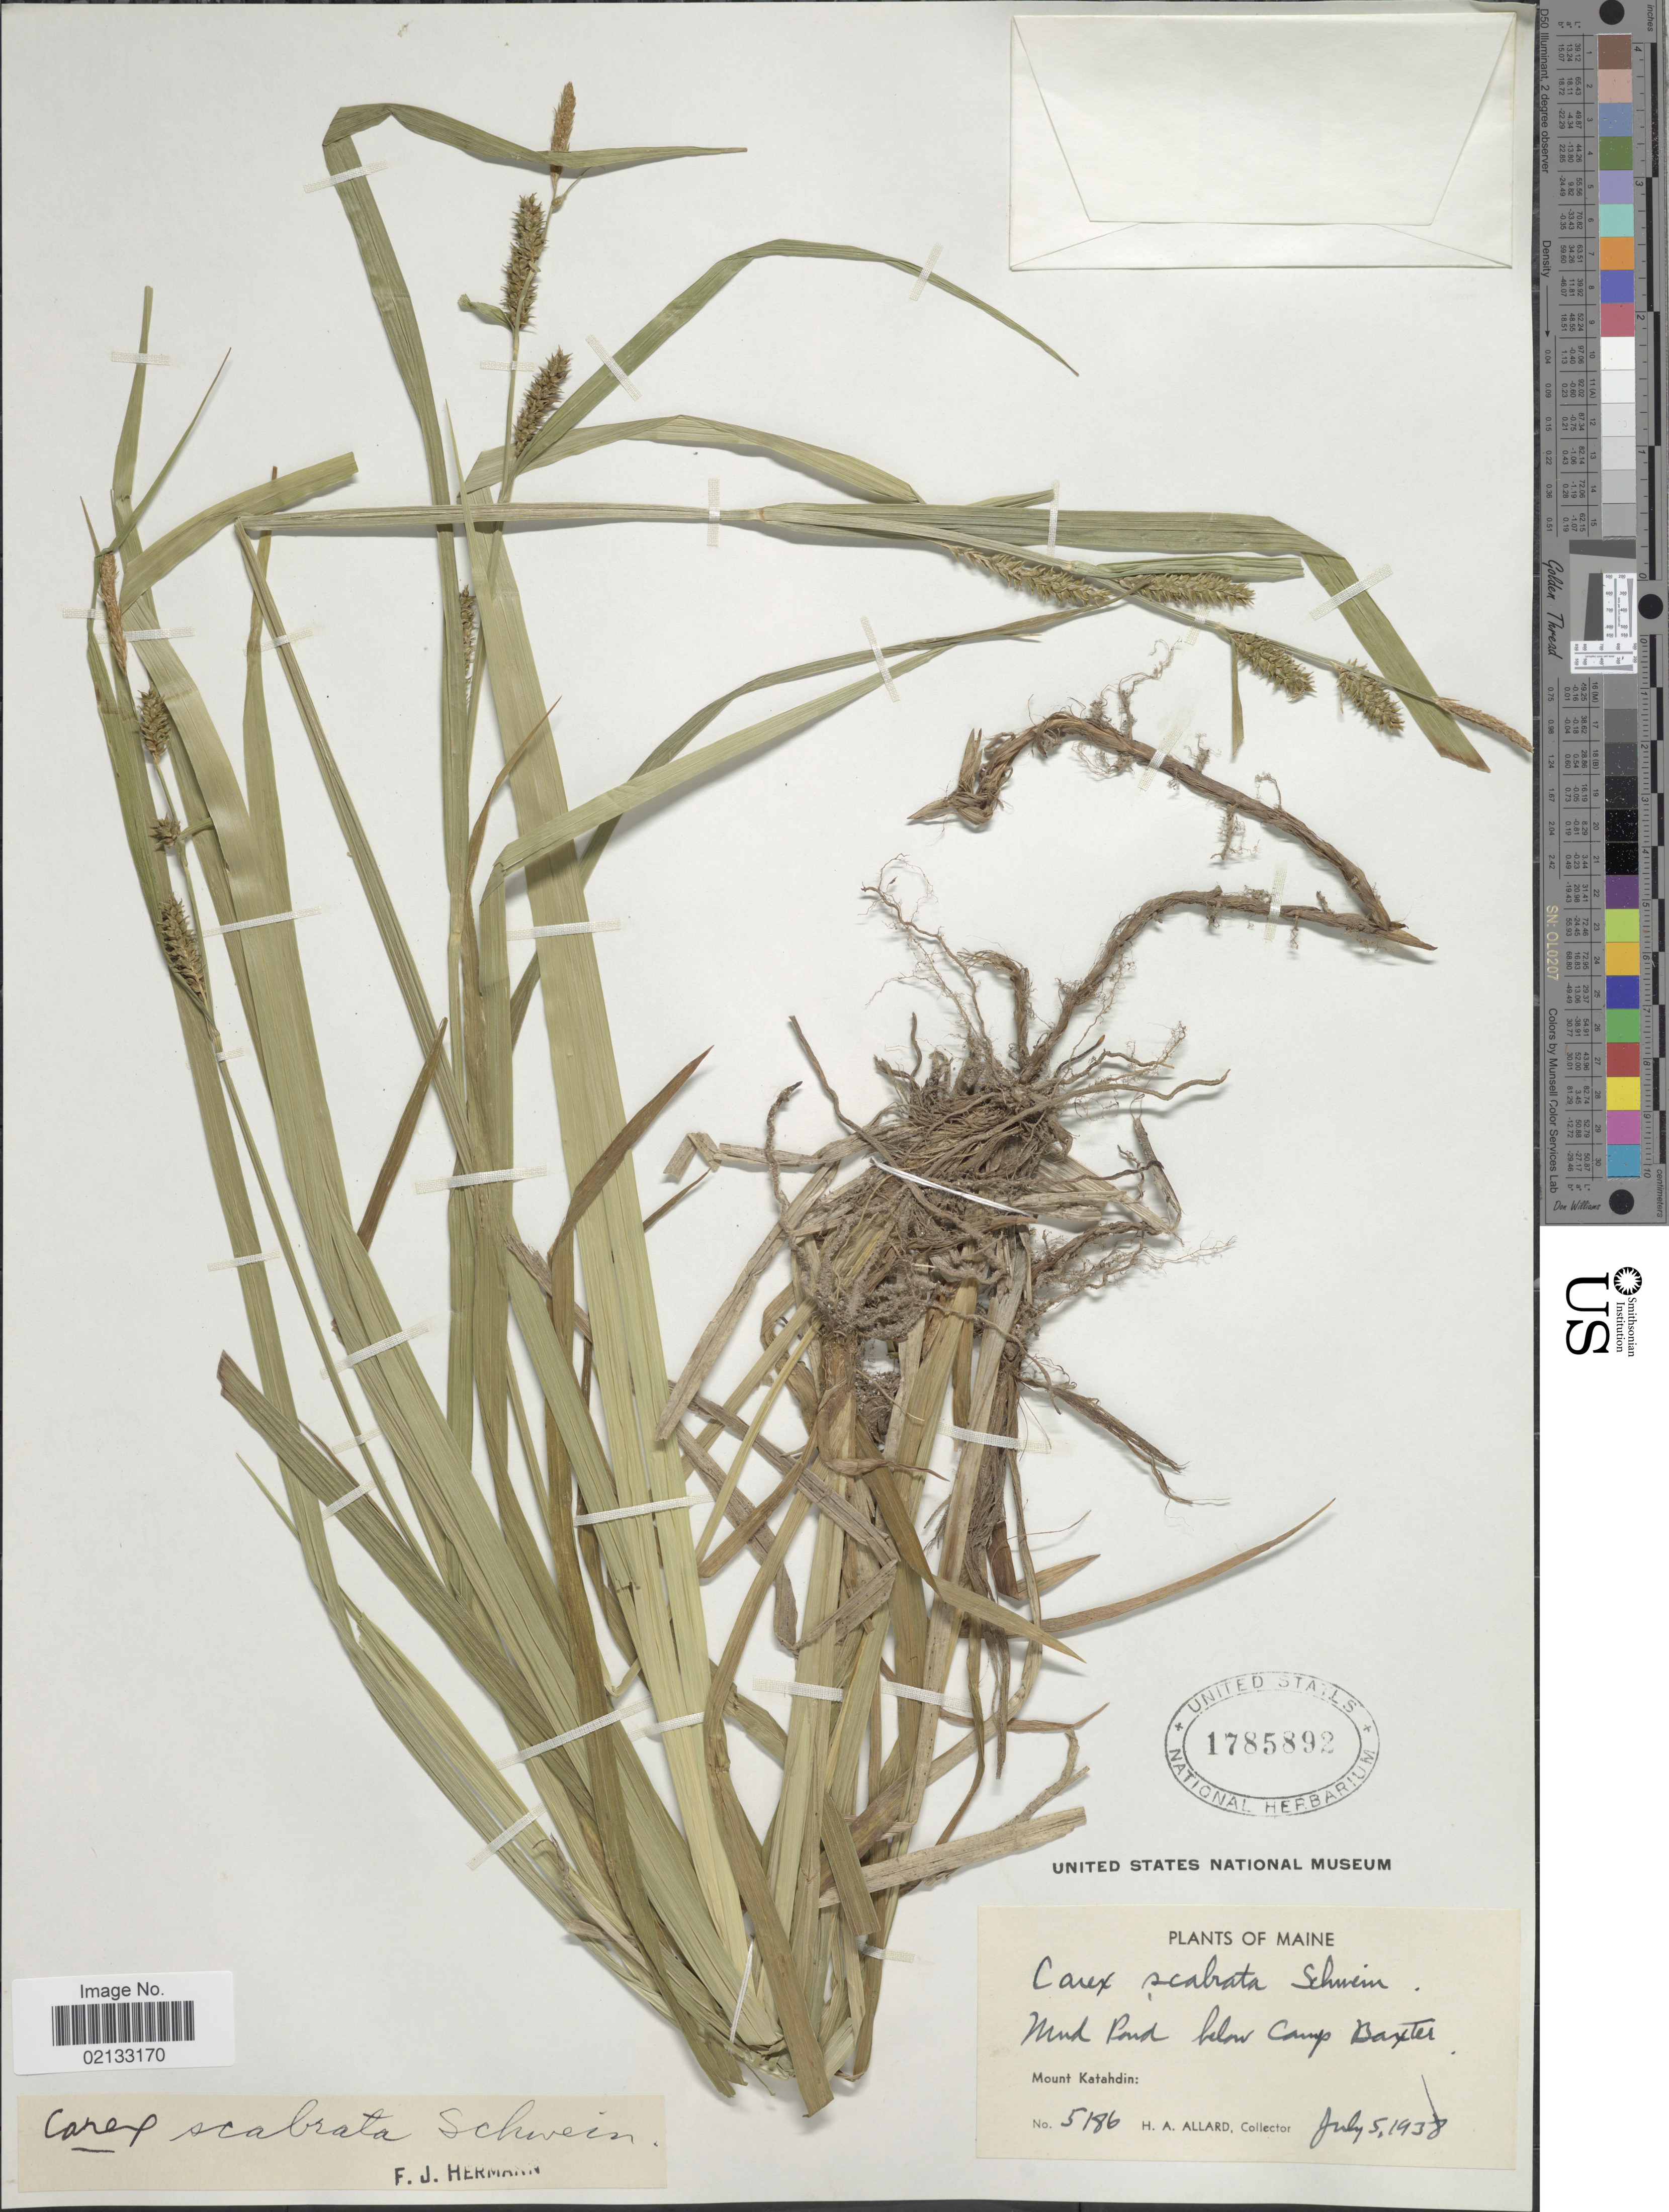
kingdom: Plantae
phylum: Tracheophyta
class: Liliopsida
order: Poales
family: Cyperaceae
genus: Carex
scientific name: Carex scabrata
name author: Schwein.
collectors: H. A. Allard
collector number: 5186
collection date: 1938-07-05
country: United States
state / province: Maine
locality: Mud Pond near Camp Baxter. Mount Katahdin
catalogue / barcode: US 1785892